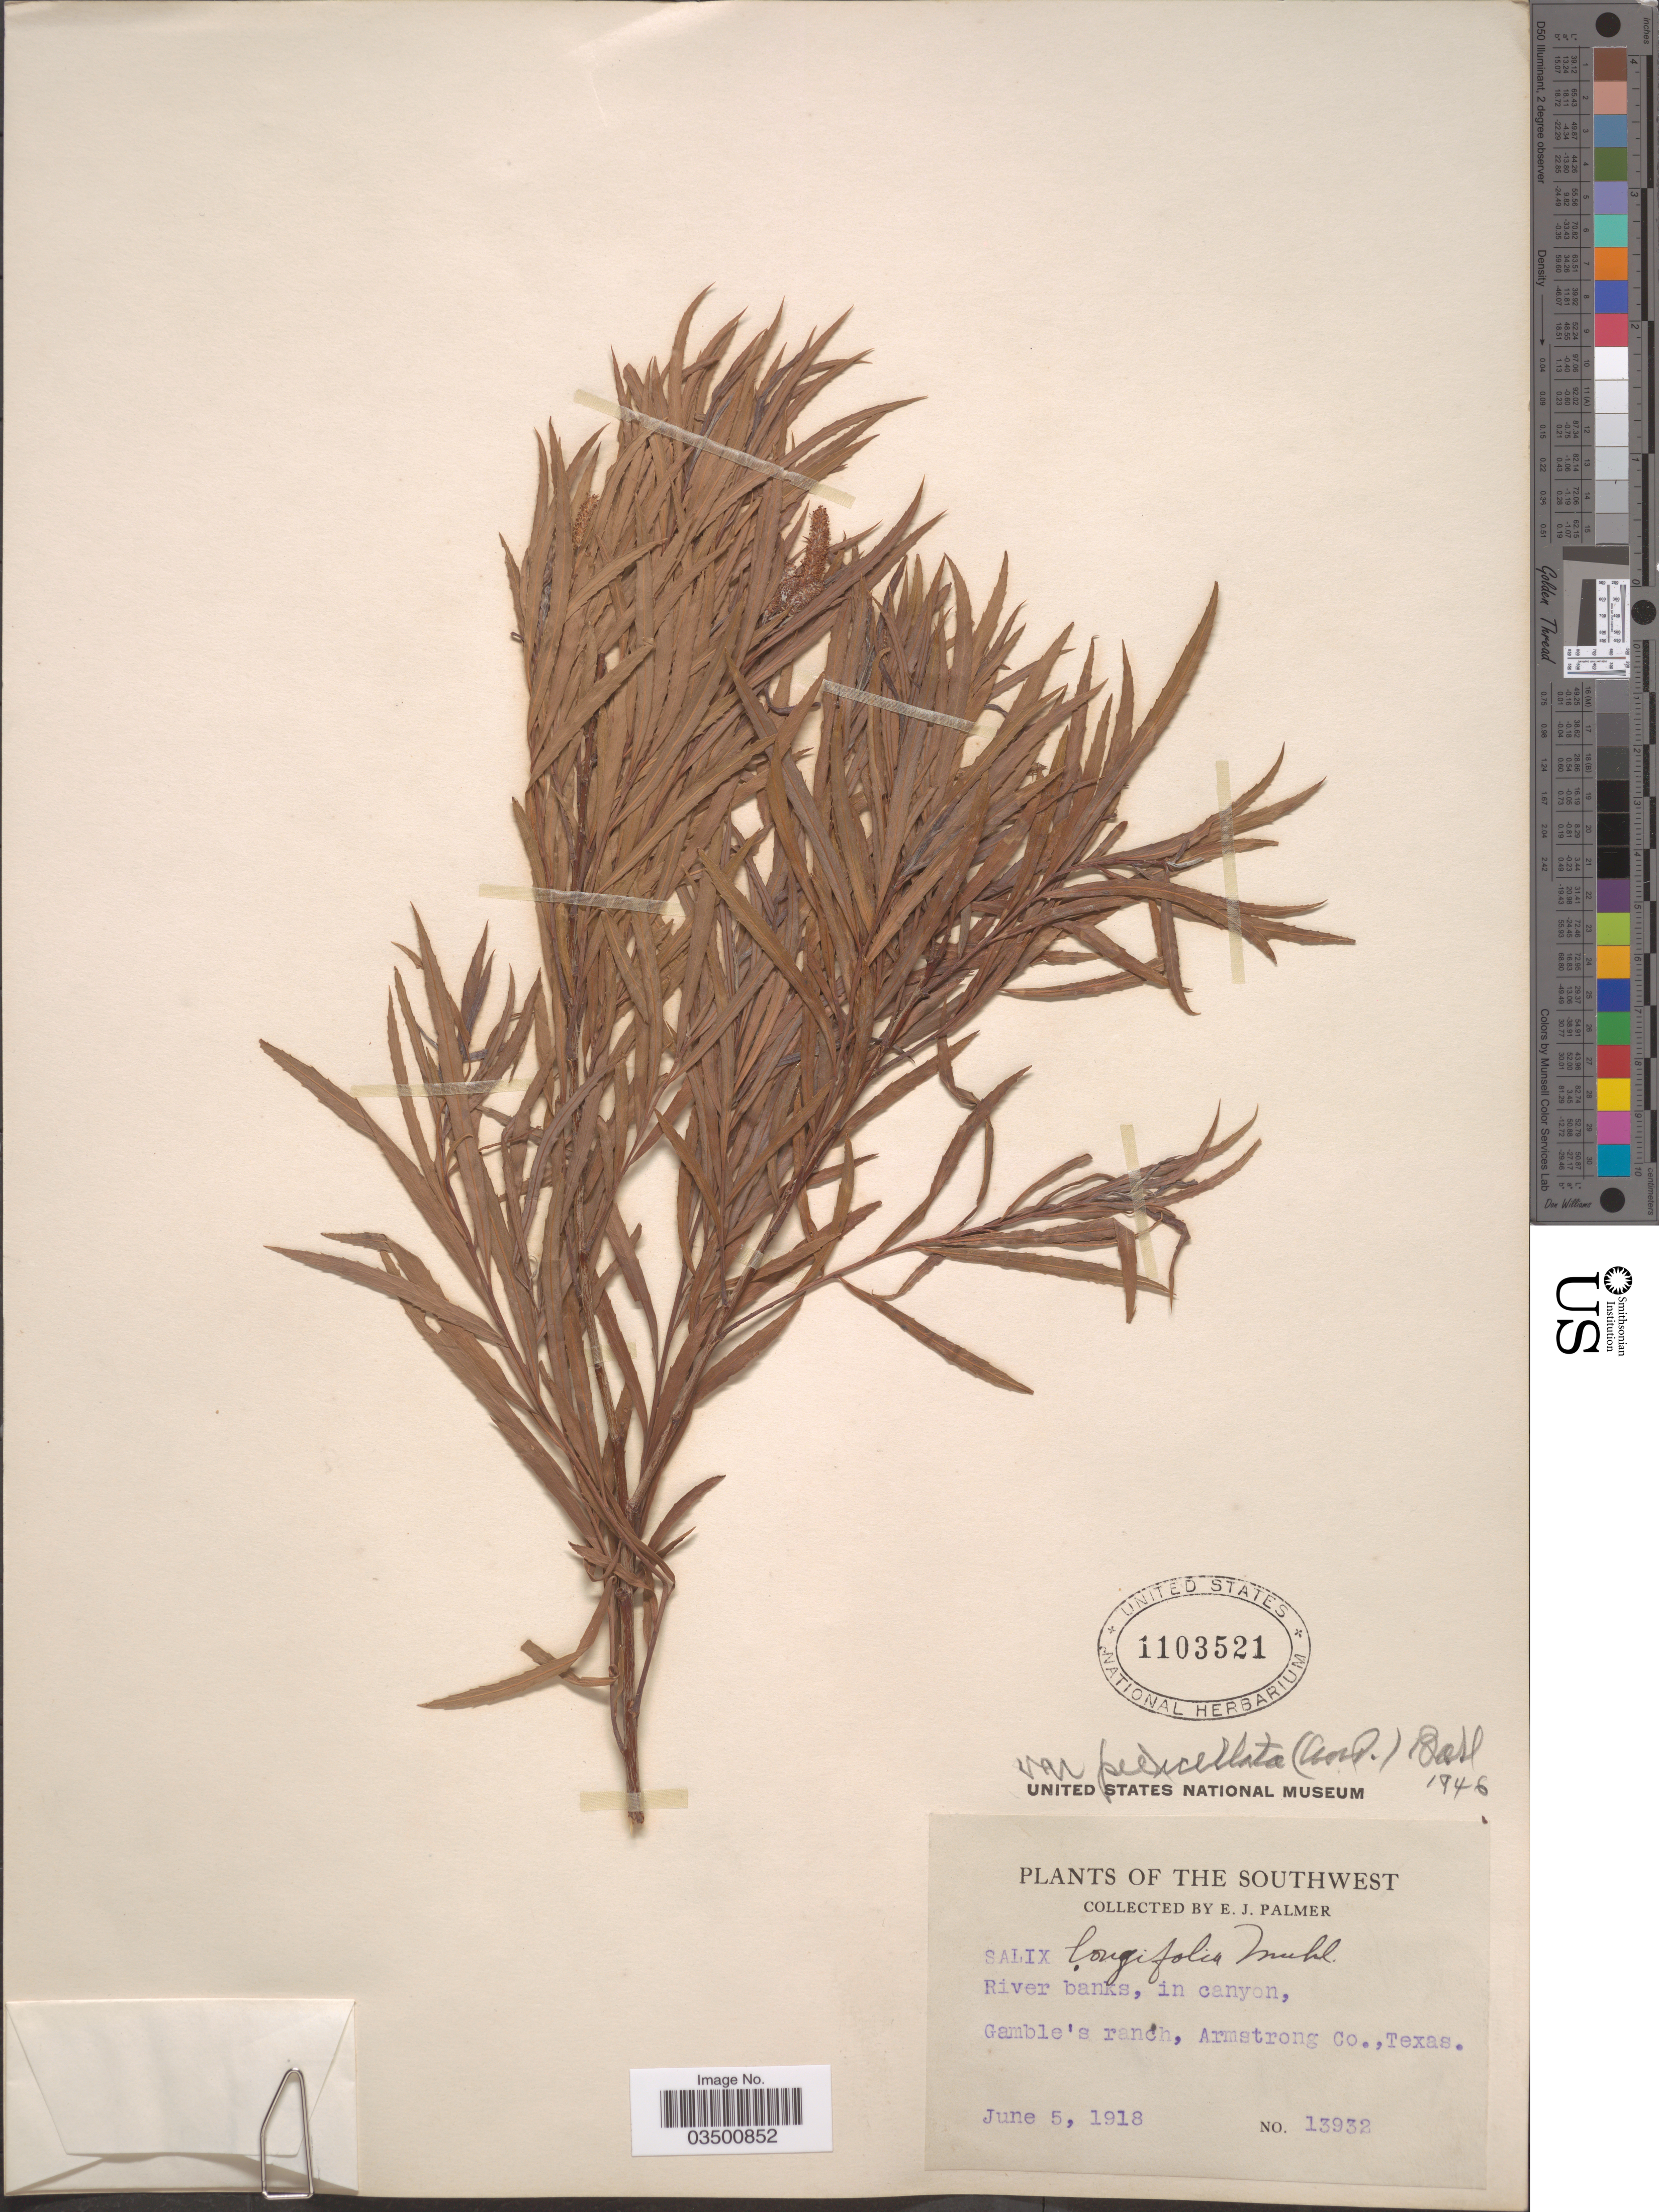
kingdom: Plantae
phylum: Tracheophyta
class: Magnoliopsida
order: Malpighiales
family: Salicaceae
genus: Salix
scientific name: Salix interior var. pedicellata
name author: (Andersson) C.R. Ball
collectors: E. J. Palmer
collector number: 13932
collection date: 1918-06-05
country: United States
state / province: Texas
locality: The Southwest. River banks, in canyon, Gamble's ranch, Armstrong Co.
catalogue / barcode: US 1103521